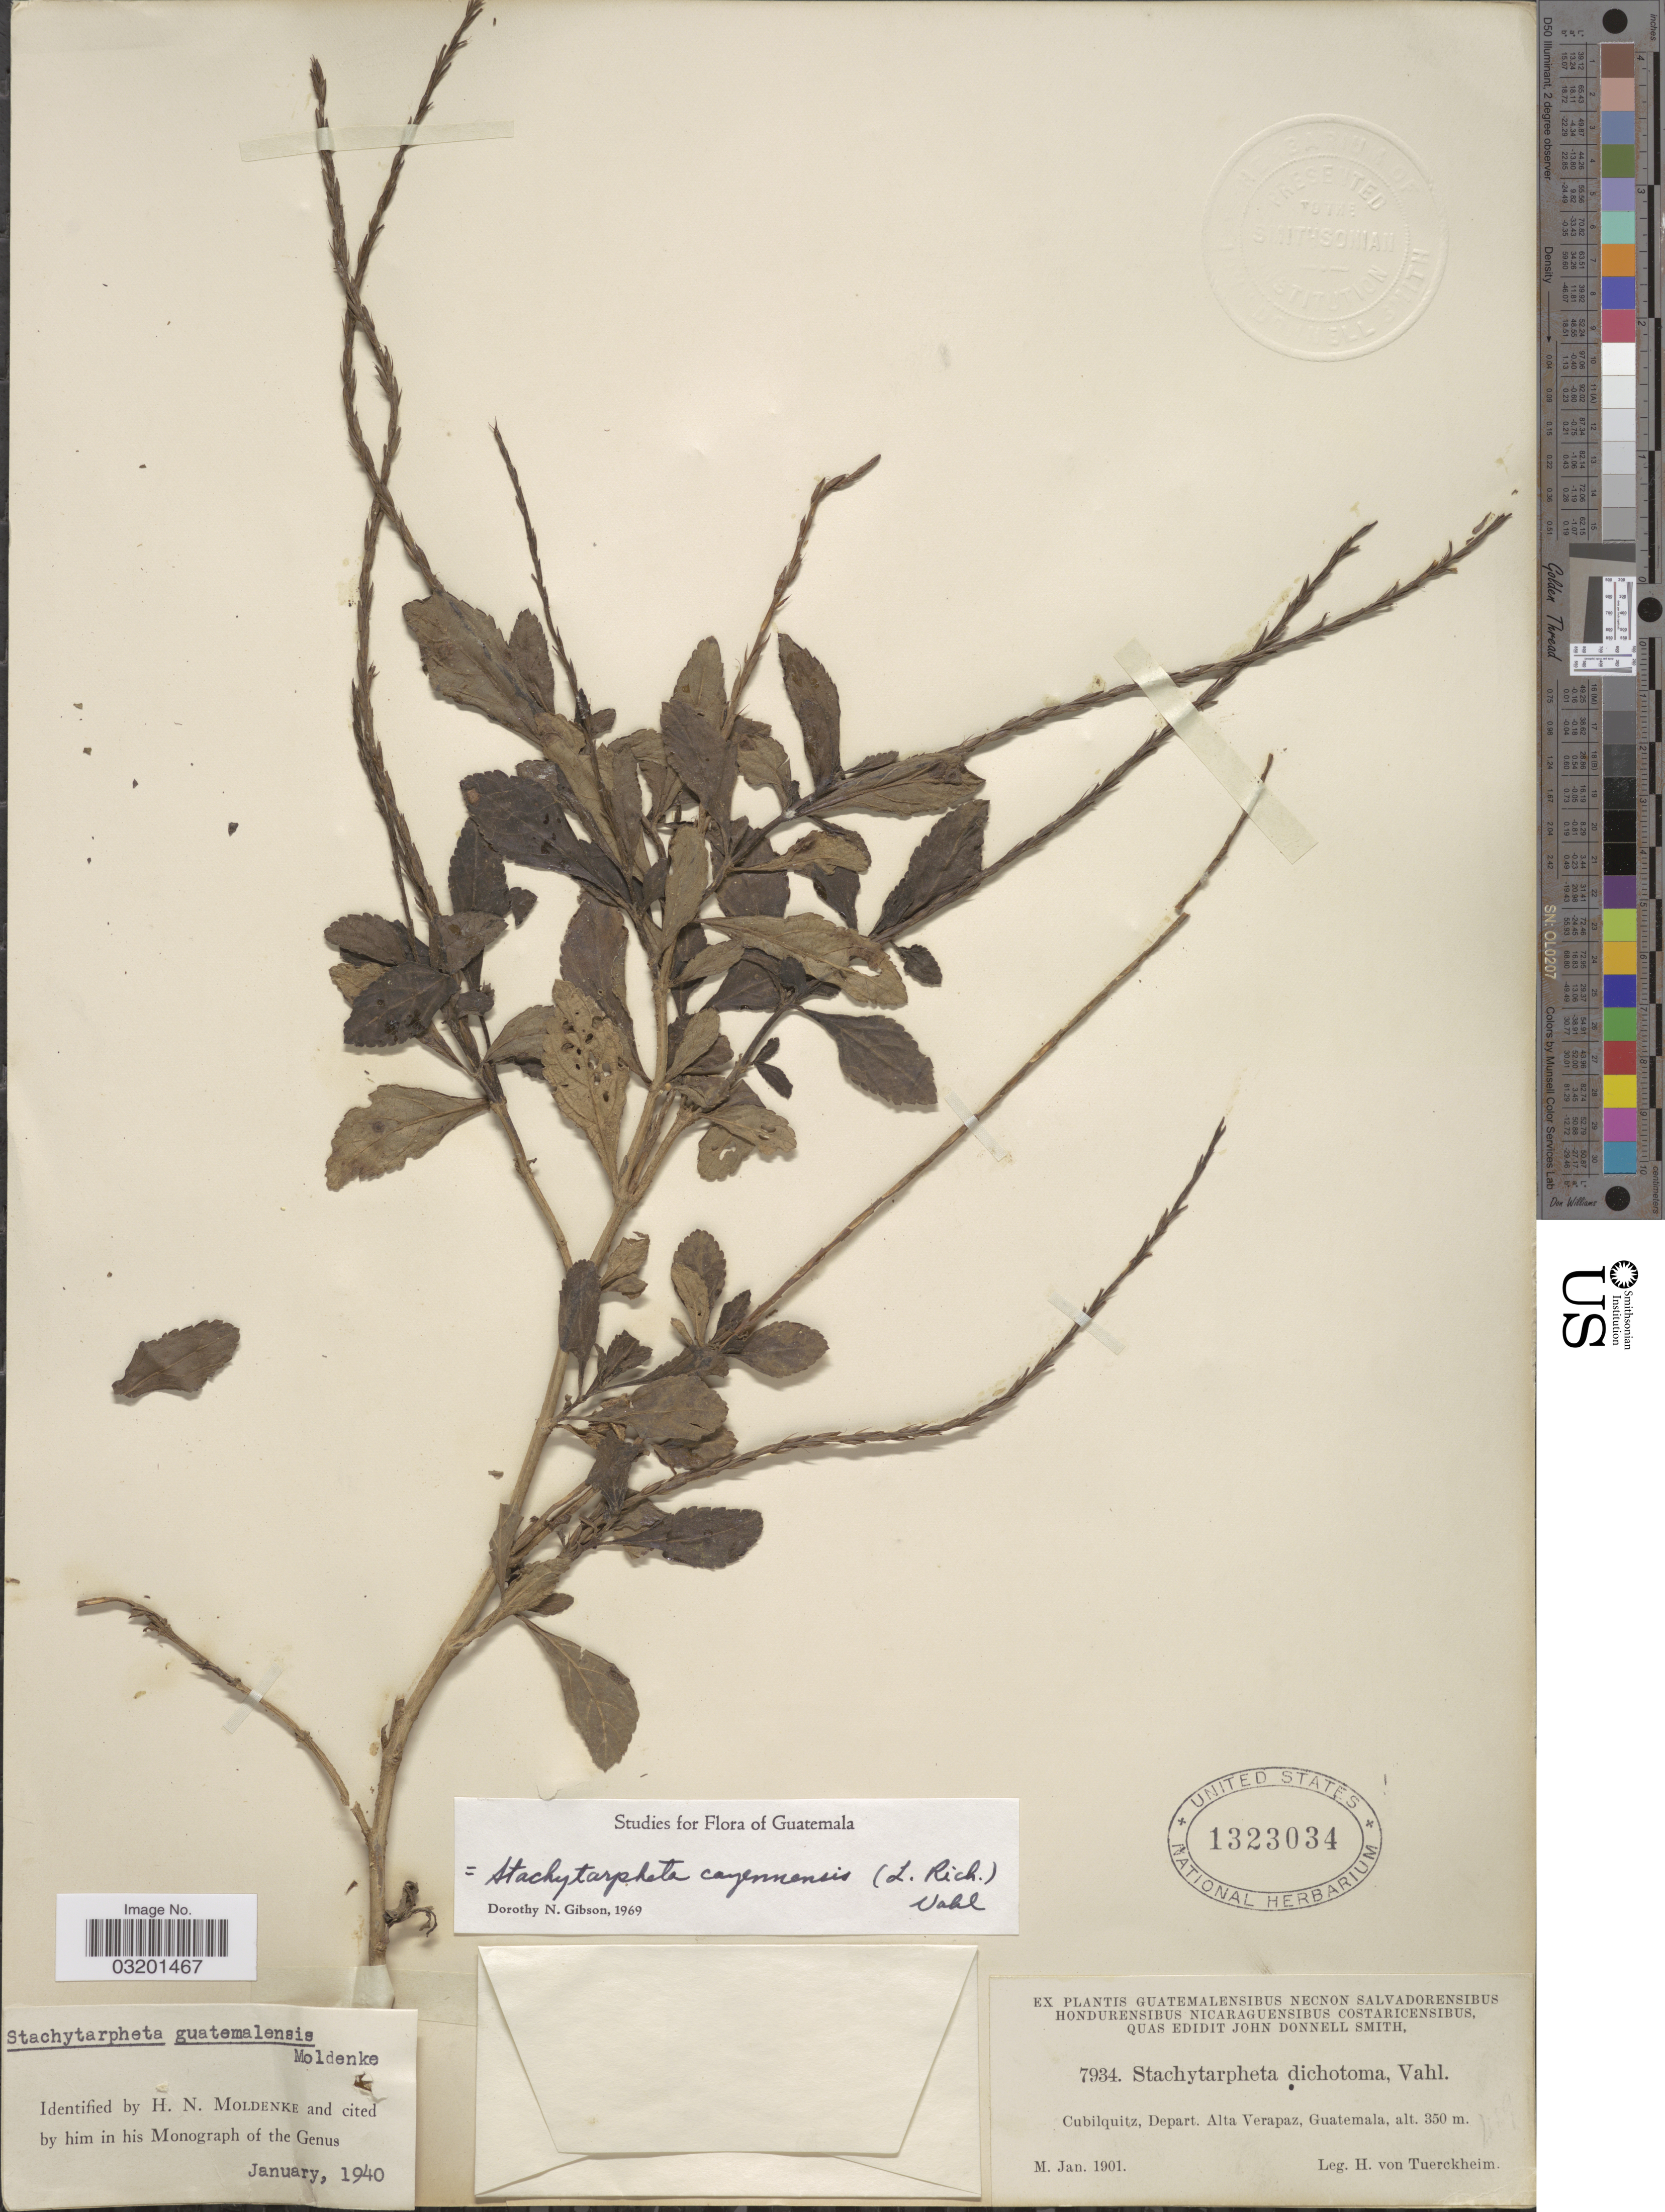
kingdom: Plantae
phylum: Tracheophyta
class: Magnoliopsida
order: Lamiales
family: Verbenaceae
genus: Stachytarpheta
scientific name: Stachytarpheta cayennensis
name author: (Rich.) Vahl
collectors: H. von Türckheim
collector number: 7934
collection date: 1901-01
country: Guatemala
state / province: Alta Verapaz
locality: Cubilquitz, Depart. Alta Verapaz.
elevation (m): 350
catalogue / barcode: US 1323034